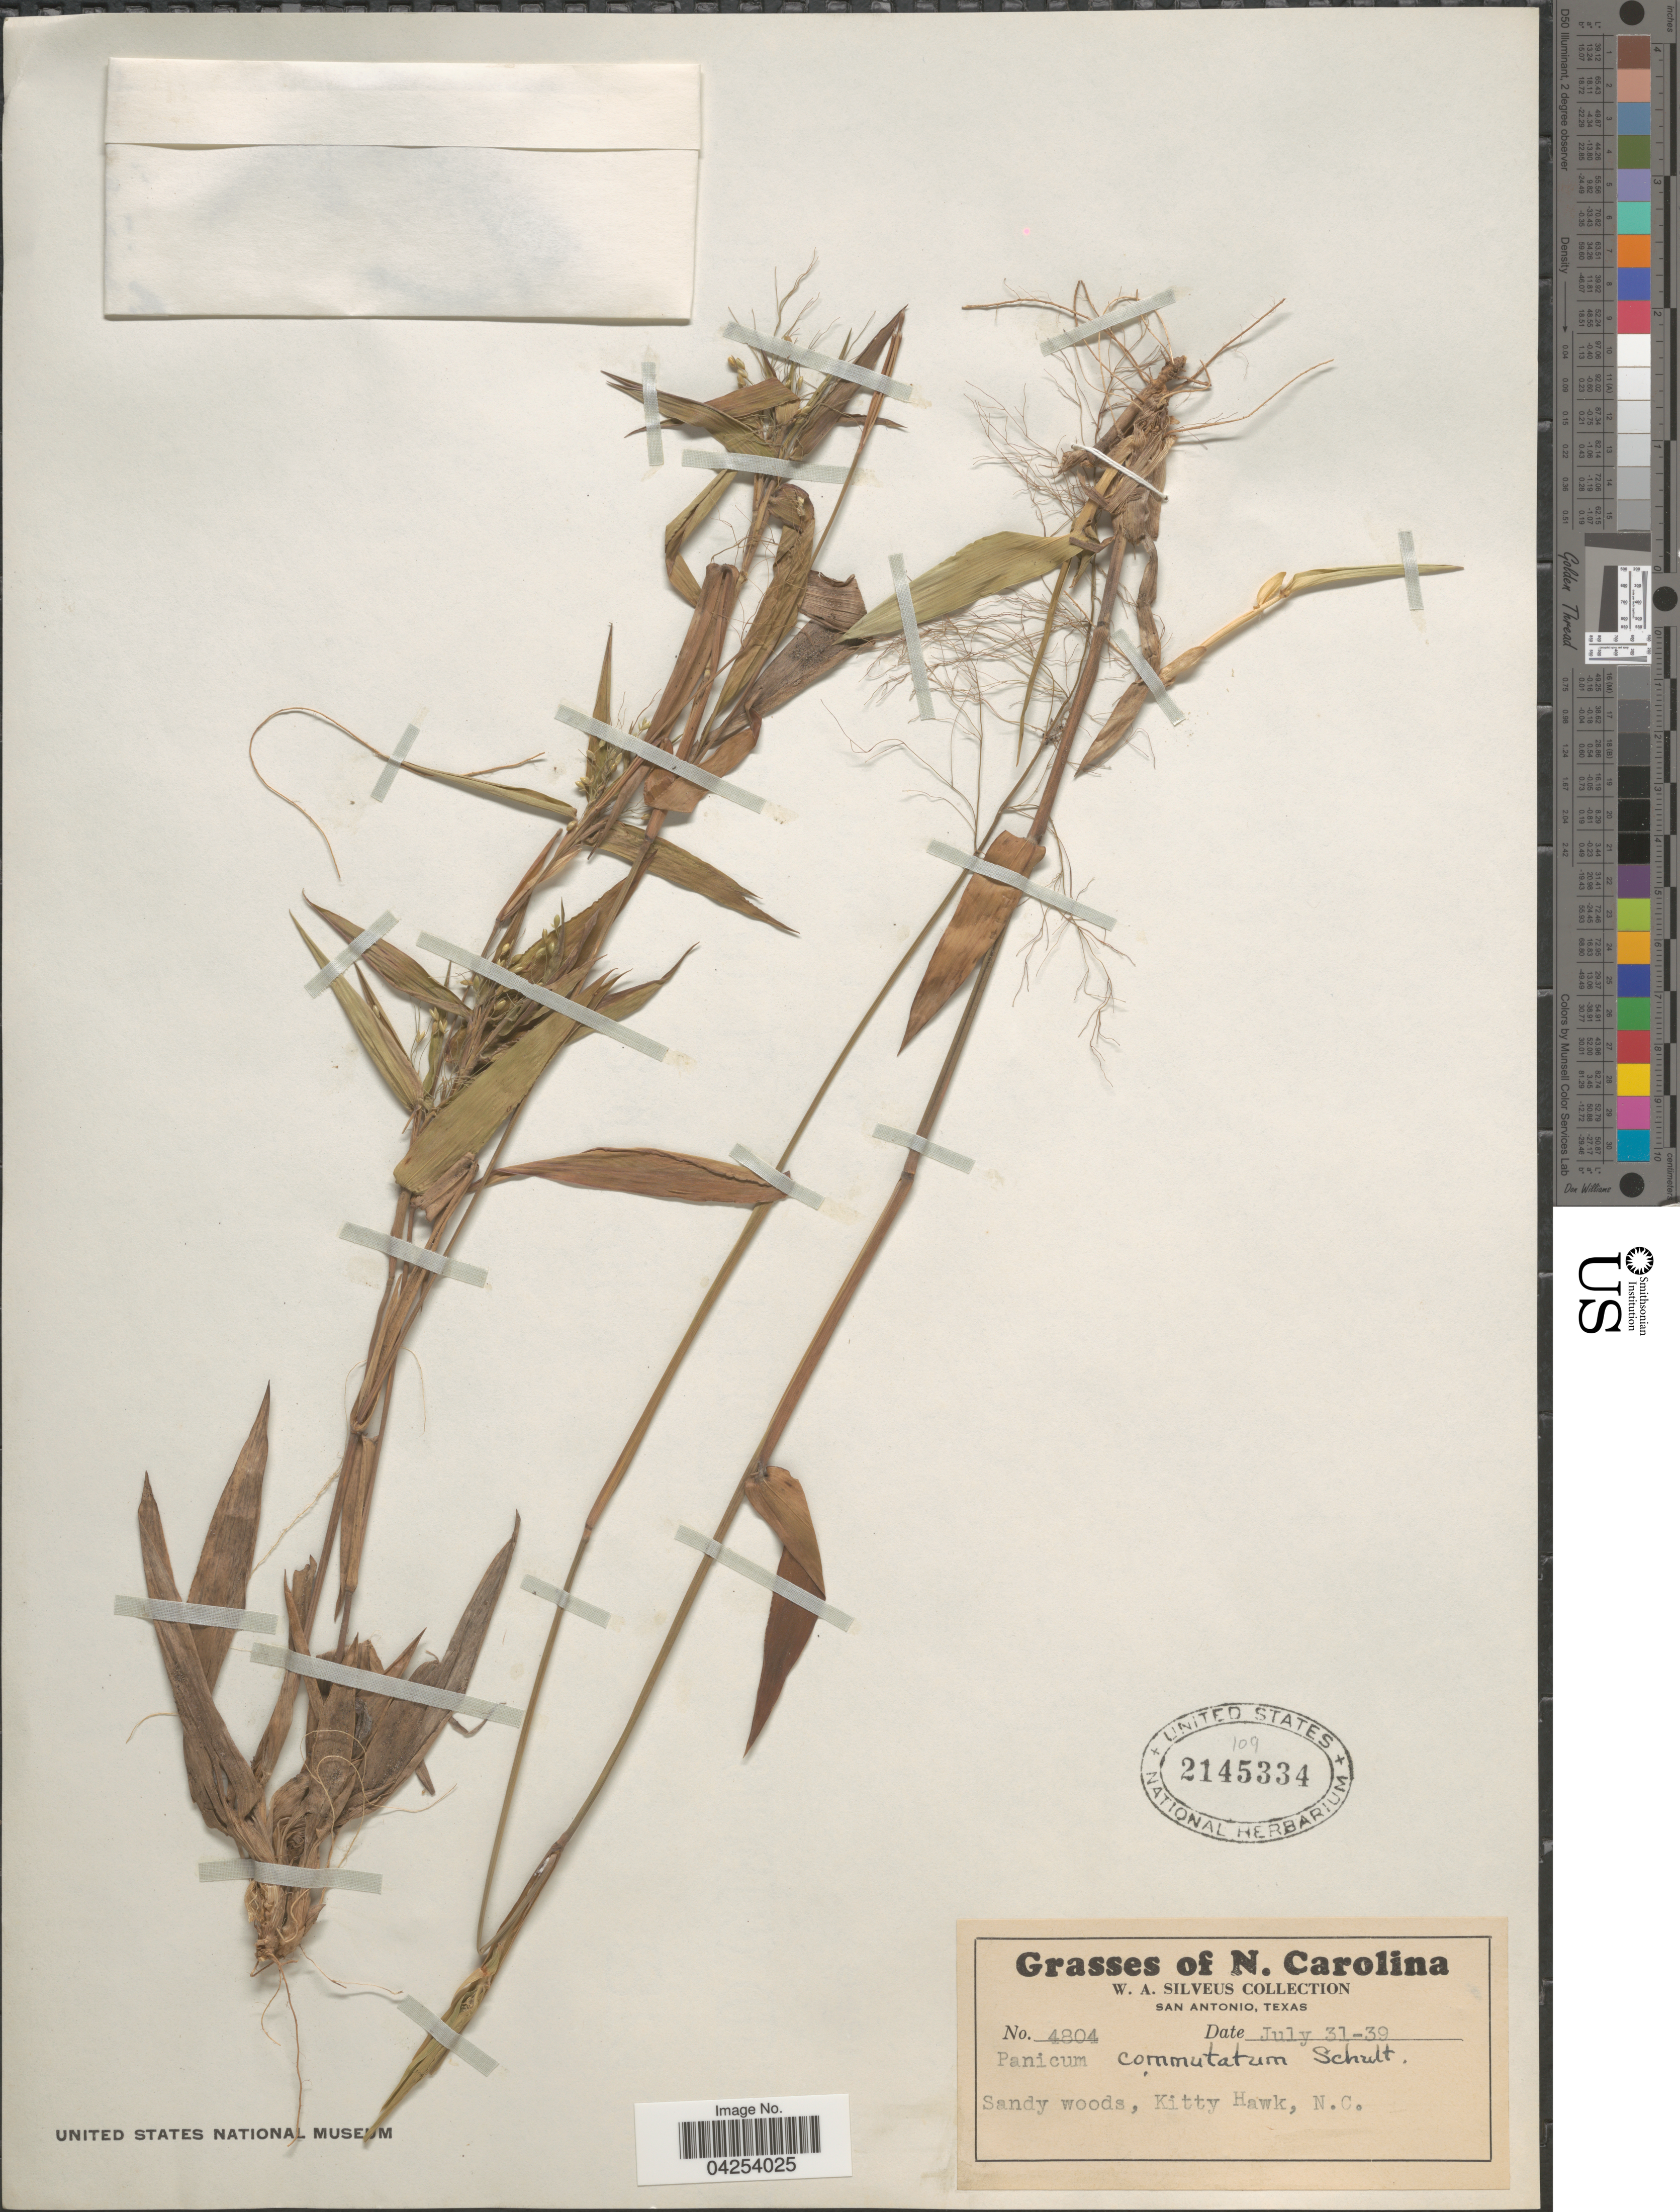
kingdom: Plantae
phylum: Tracheophyta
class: Liliopsida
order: Poales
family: Poaceae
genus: Dichanthelium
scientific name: Dichanthelium commutatum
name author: (Schult.) Gould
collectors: W. Silveus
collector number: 4804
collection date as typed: Transcribed d/m/y: 31/7/39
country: United States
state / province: North Carolina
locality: Sandy woods, Kitty Hawk.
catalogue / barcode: US 2145334